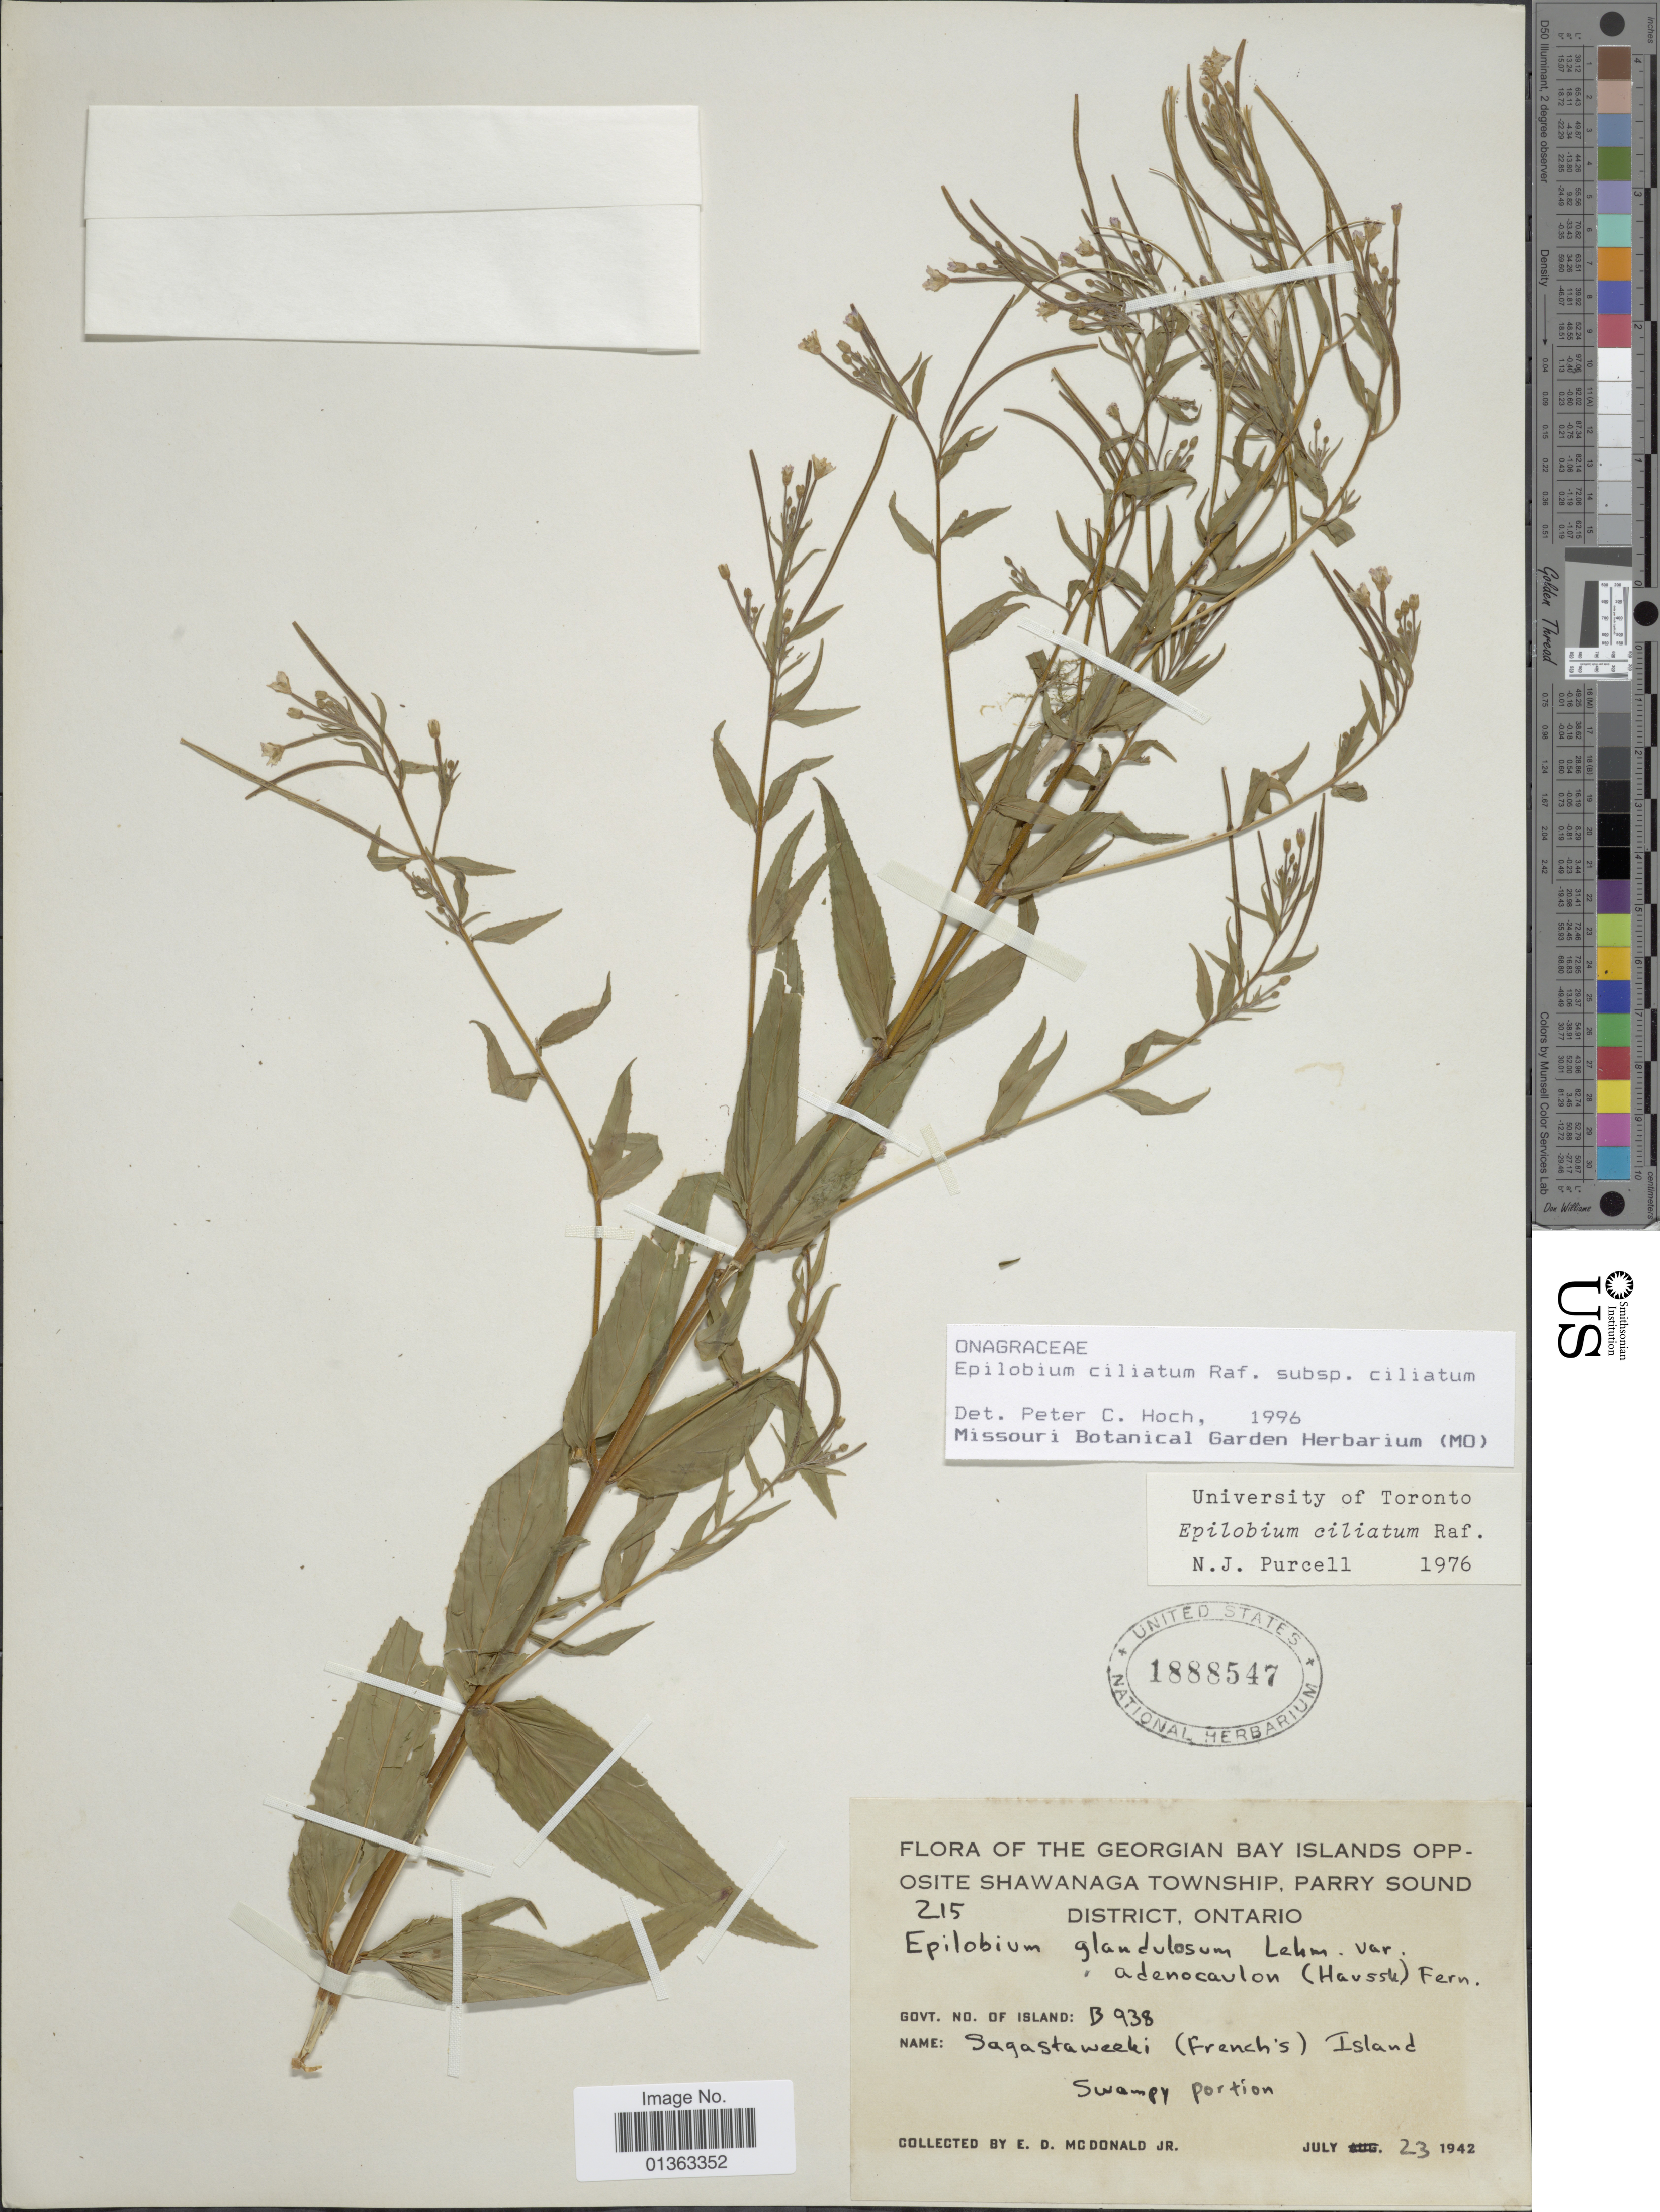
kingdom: Plantae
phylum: Tracheophyta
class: Magnoliopsida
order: Myrtales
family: Onagraceae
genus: Epilobium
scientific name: Epilobium ciliatum subsp. ciliatum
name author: Raf.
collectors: E. D. McDonald Jr.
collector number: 215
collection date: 1942-07-23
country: Canada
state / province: Ontario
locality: Georgian Bay Islands opposite Shawanaga Township, Parry Sound District. Govt. No. of Island: B 938.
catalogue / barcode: US 1888547